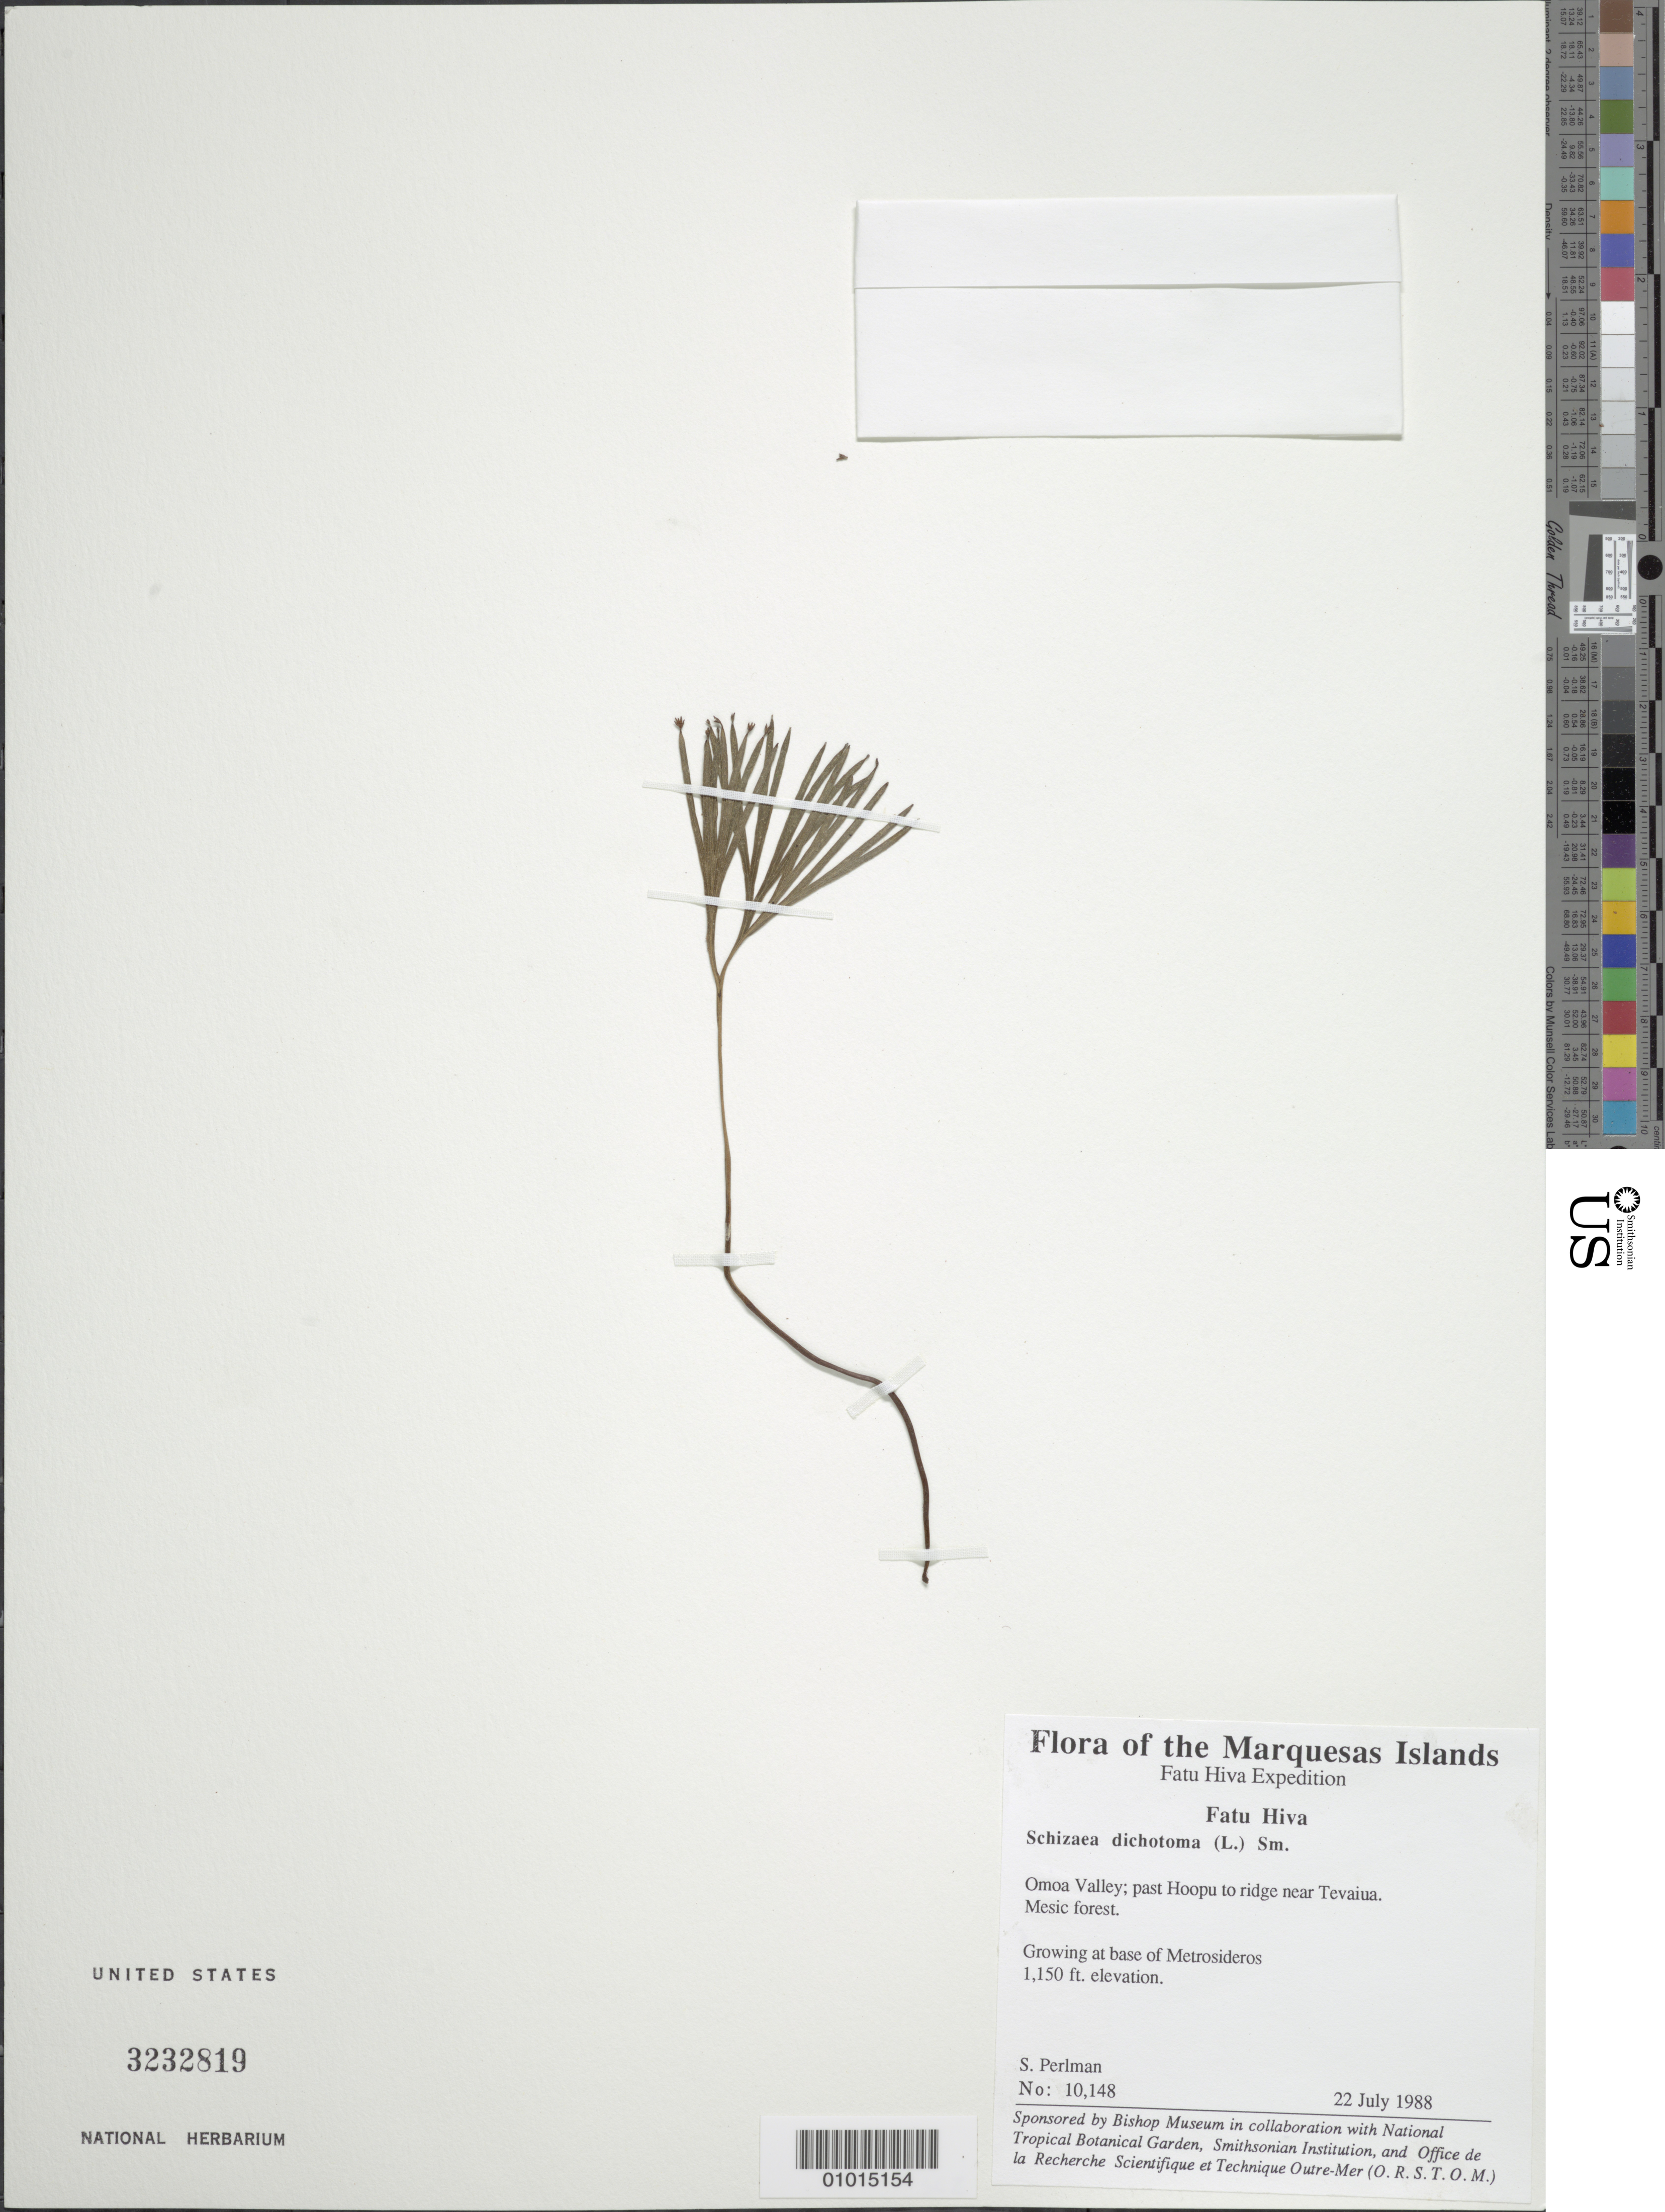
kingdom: Plantae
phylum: Tracheophyta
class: Polypodiopsida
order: Schizaeales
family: Schizaeaceae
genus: Schizaea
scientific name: Schizaea dichotoma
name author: (L.) J. Sm.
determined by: Wood, Kenneth R.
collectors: S. P. Perlman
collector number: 10148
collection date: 1988-07-22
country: French Polynesia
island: Fatu Hiva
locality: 'Omo'a Valley, past Hoopu to ridge near Tevaina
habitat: Growing at base of Metrosideros. Mesic forest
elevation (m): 351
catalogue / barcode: US 3232819